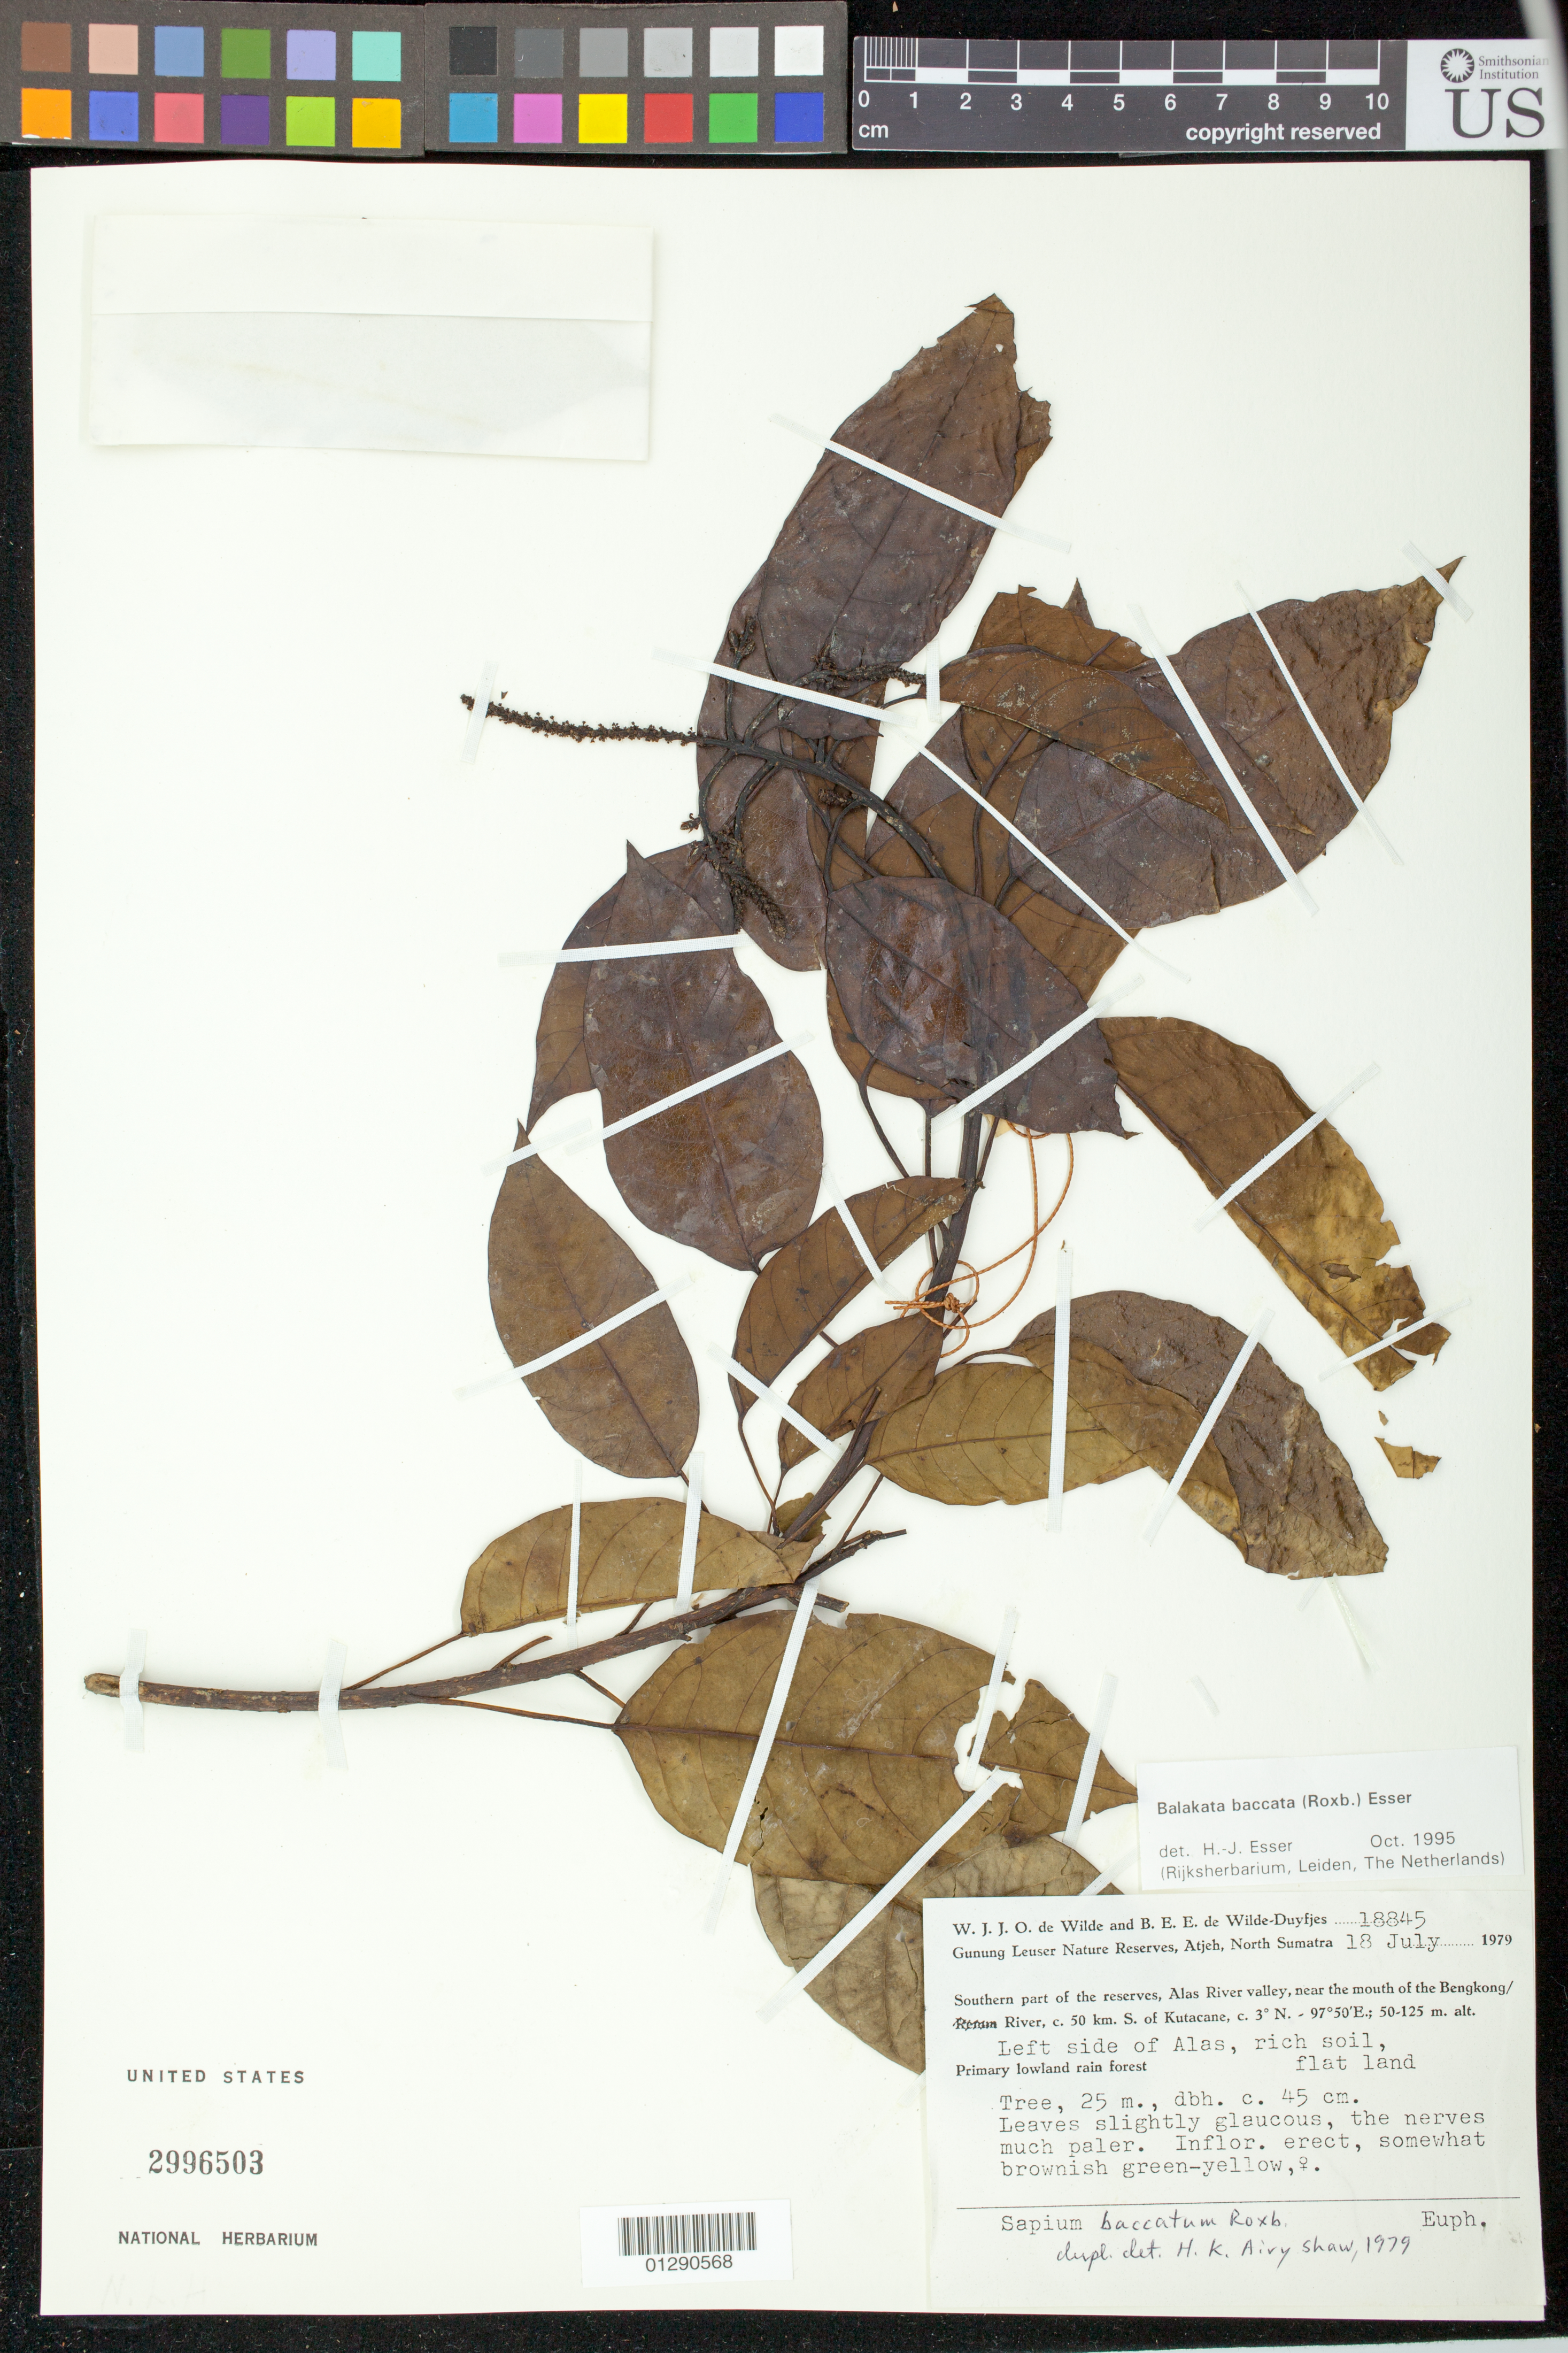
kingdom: Plantae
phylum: Tracheophyta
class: Magnoliopsida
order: Malpighiales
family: Euphorbiaceae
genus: Sapium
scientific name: Sapium baccatum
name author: Roxb.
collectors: W. J. de Wilde & B. E. de Wilde-Duyfjes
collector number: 18845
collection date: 1979-07-18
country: Indonesia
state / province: Sumatra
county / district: Aceh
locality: Gunung Leuser Nature Reserves. Southern part of the reserves, Alas River valley, near the mouth of the Bengkong River, c. 50km S. of Kutacane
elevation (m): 50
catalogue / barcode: US 2996503